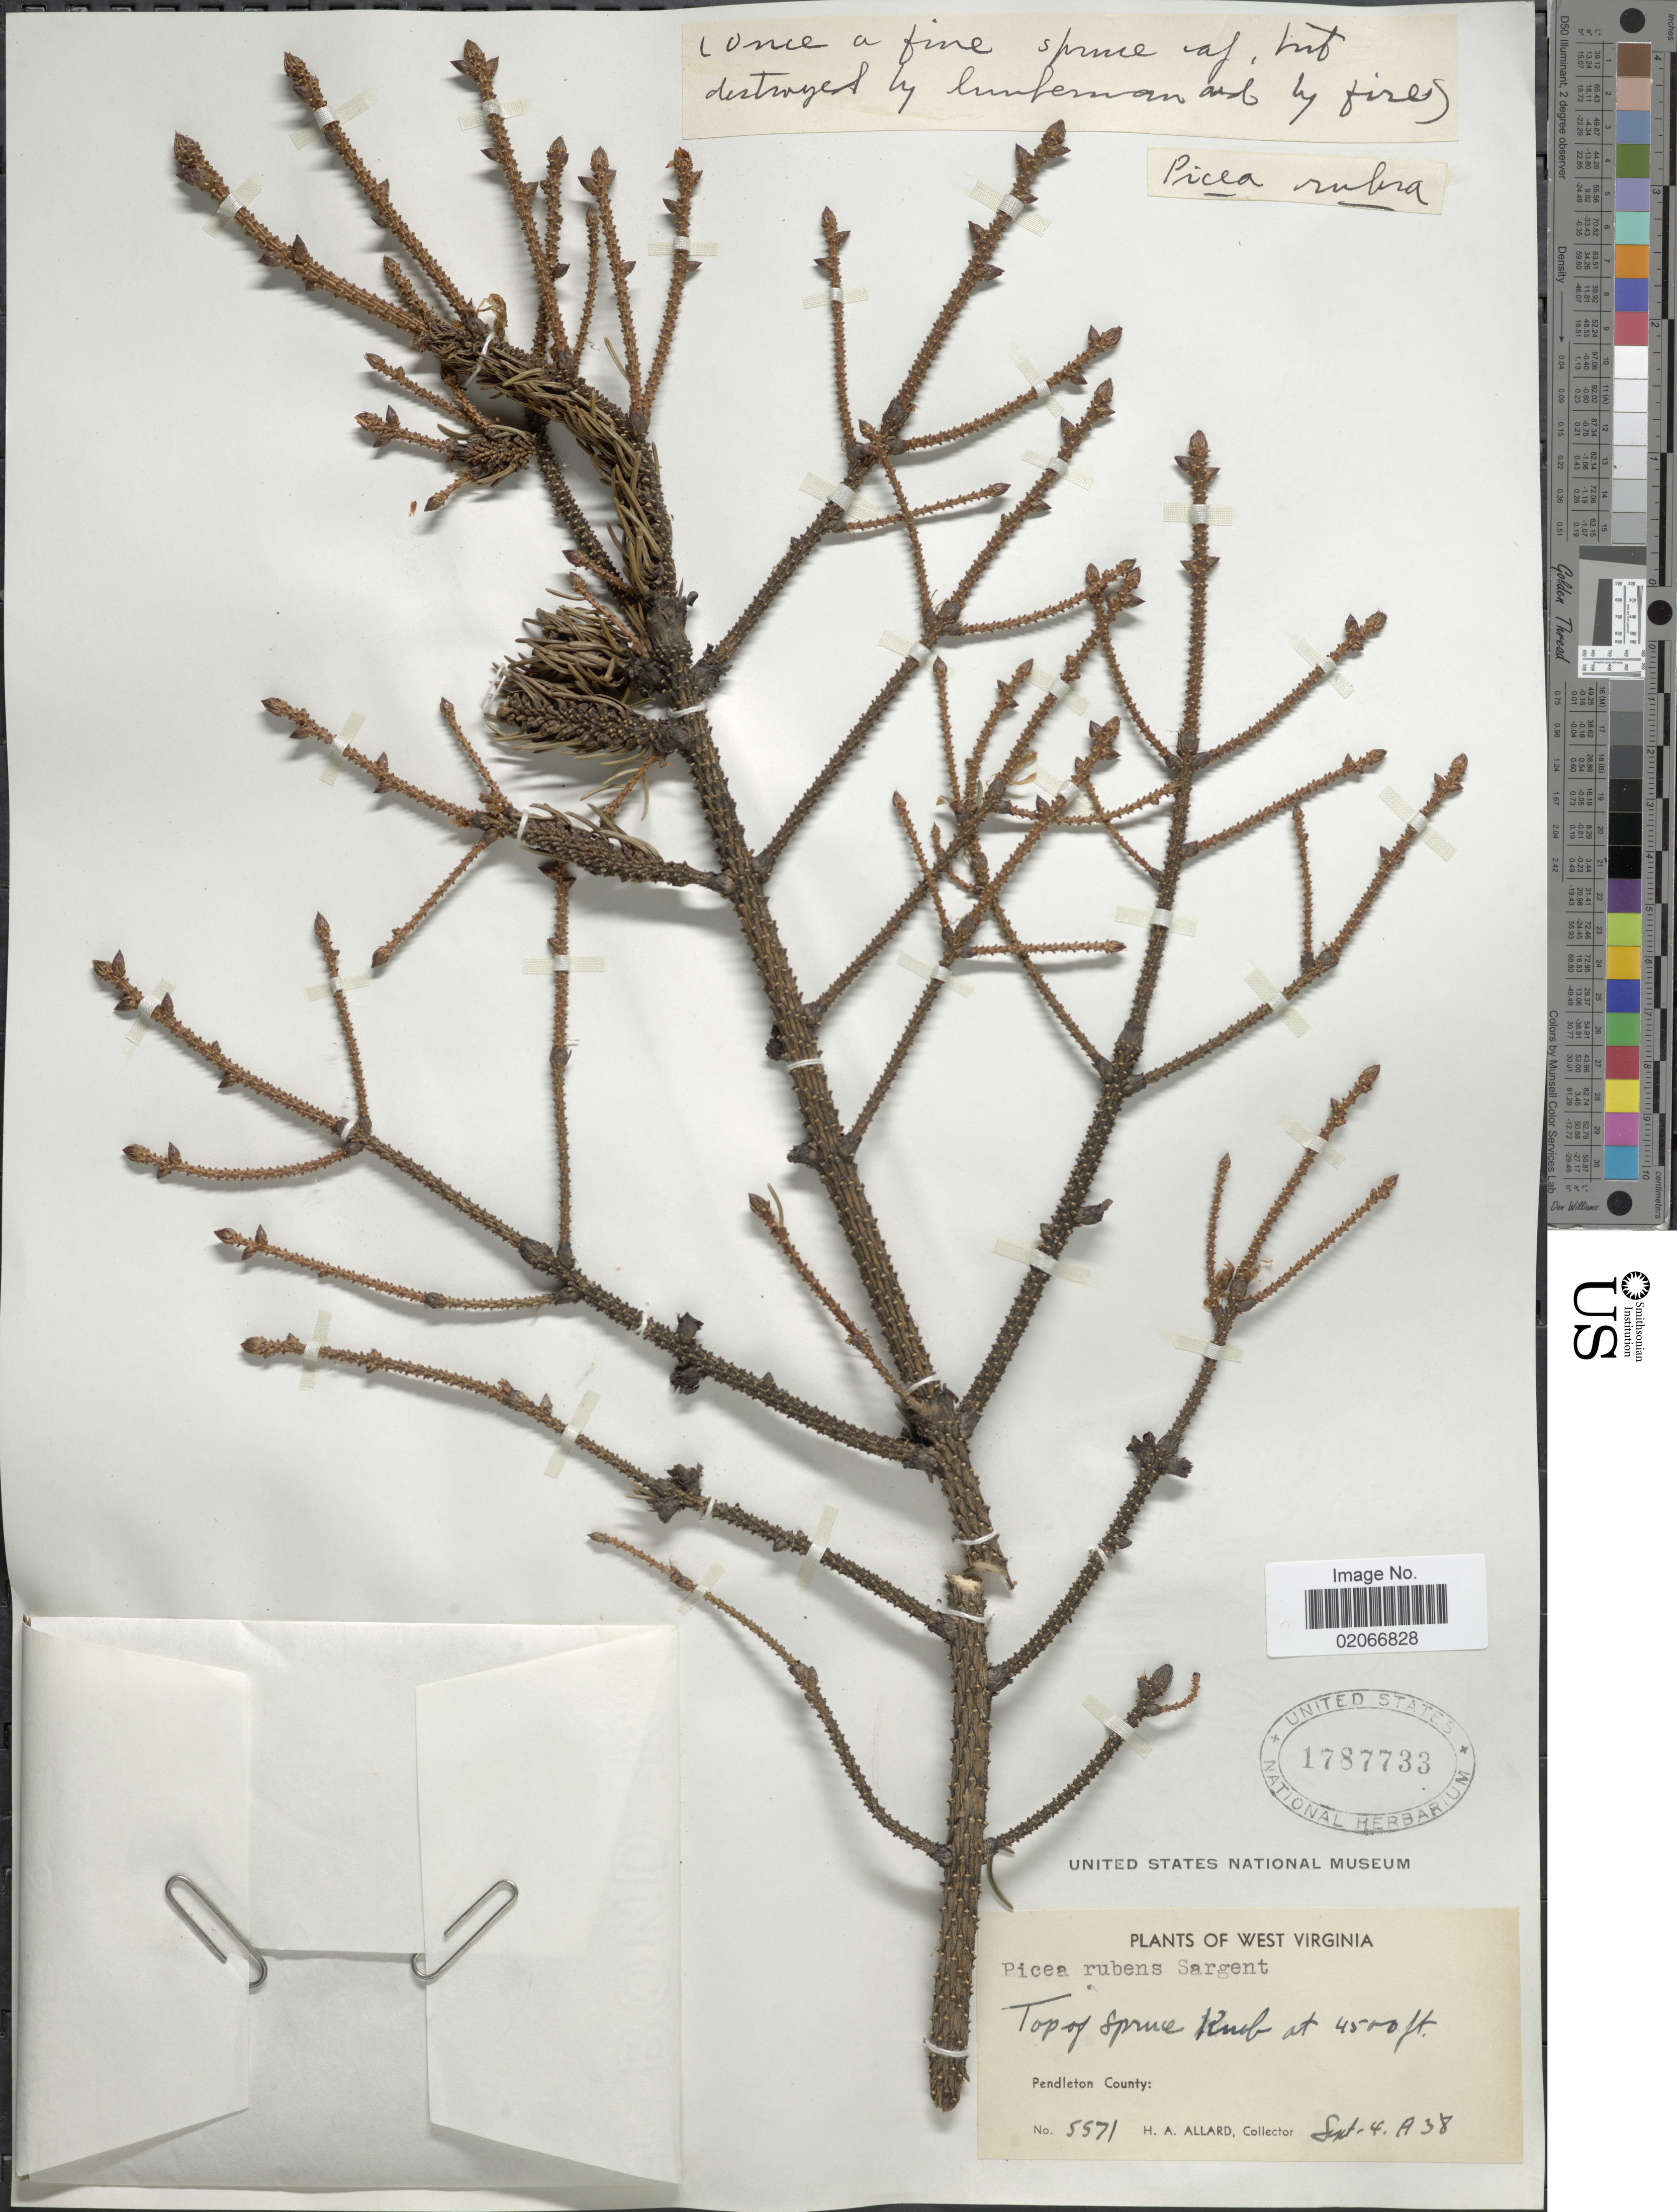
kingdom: Plantae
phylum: Tracheophyta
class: Pinopsida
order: Pinales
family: Pinaceae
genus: Picea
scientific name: Picea rubens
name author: Sarg.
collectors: H. A. Allard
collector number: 5571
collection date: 1938-09-04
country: United States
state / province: West Virginia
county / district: Pendleton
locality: Pendleton County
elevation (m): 1372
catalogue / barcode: US 1787733